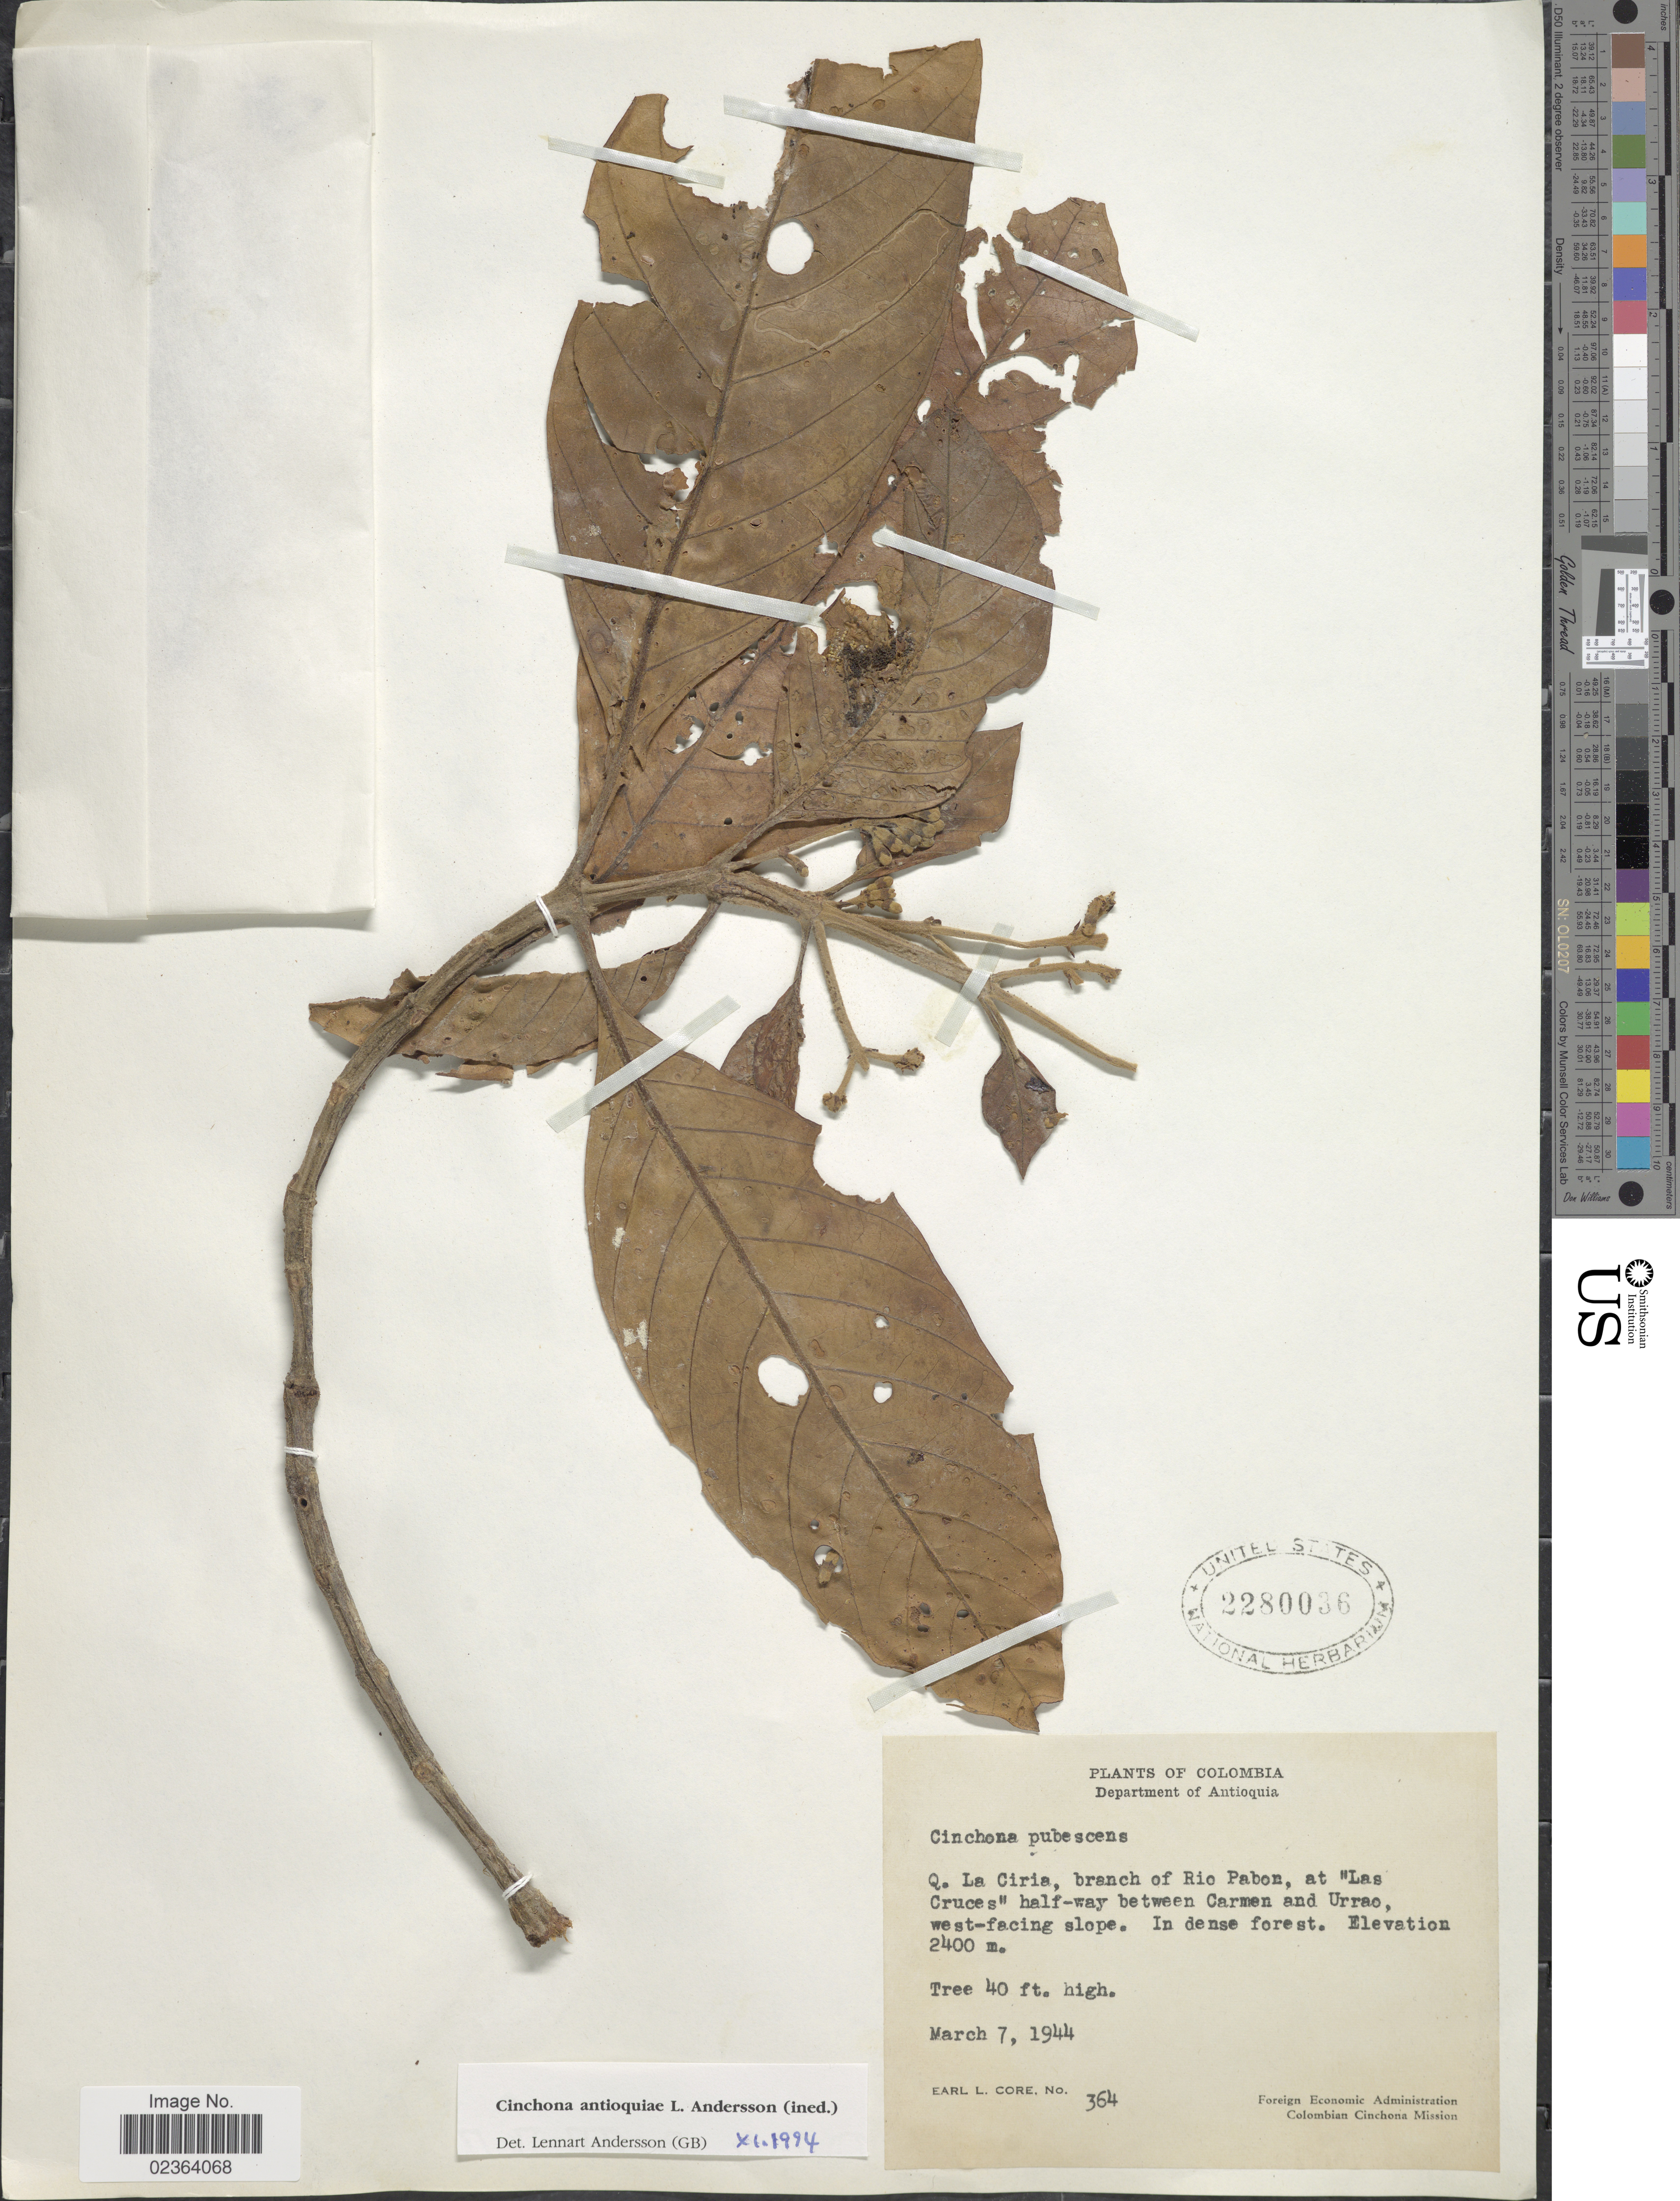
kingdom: Plantae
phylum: Tracheophyta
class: Magnoliopsida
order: Gentianales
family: Rubiaceae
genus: Cinchona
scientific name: Cinchona antioquiae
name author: L. Andersson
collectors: E. L. Core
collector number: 364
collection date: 1944-03-07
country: Colombia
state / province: Antioquia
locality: Department of Antioquia, Q. La Ciria, branch of Rio Pabon, at Las Cruces, half-way between Carmen and Urrao, west-facing slope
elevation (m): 2400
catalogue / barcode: US 2280036